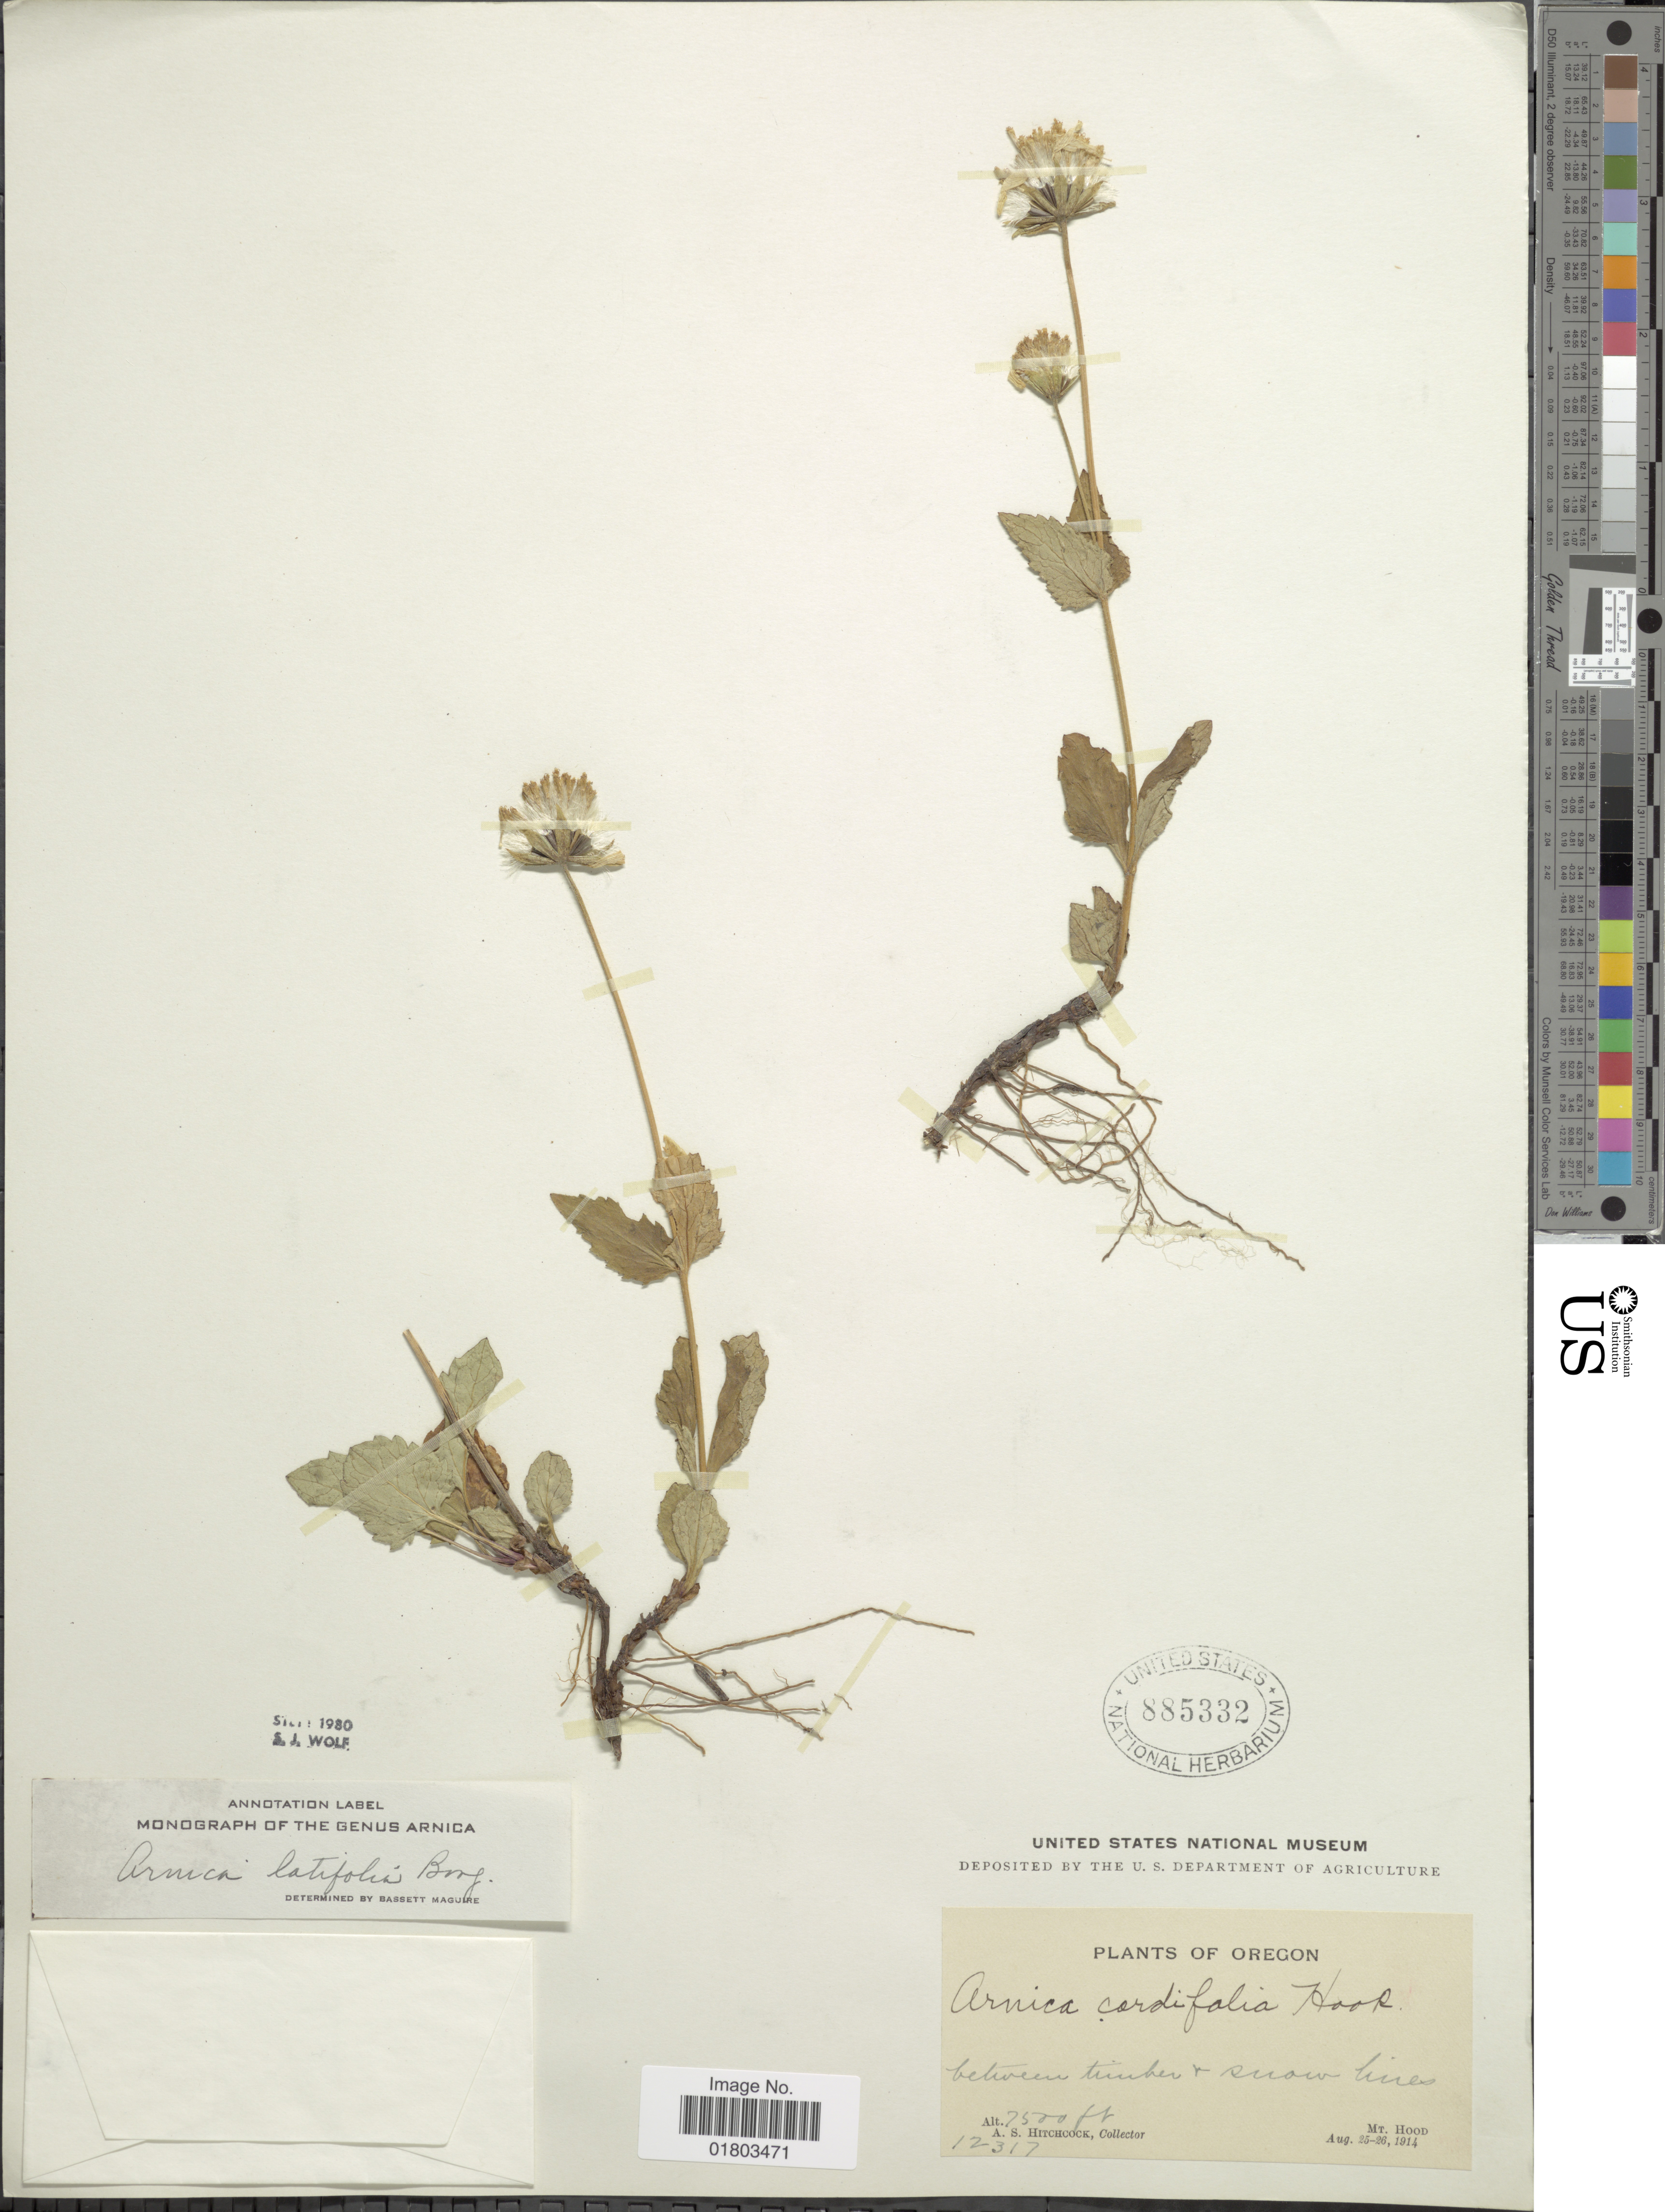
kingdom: Plantae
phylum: Tracheophyta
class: Magnoliopsida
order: Asterales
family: Asteraceae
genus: Arnica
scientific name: Arnica latifolia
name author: Bong.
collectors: A. S. Hitchcock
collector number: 12317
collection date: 1914-08-25/1914-08-26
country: United States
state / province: Oregon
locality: Between timber + snow lines, Mt Hood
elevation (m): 2286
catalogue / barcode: US 885332